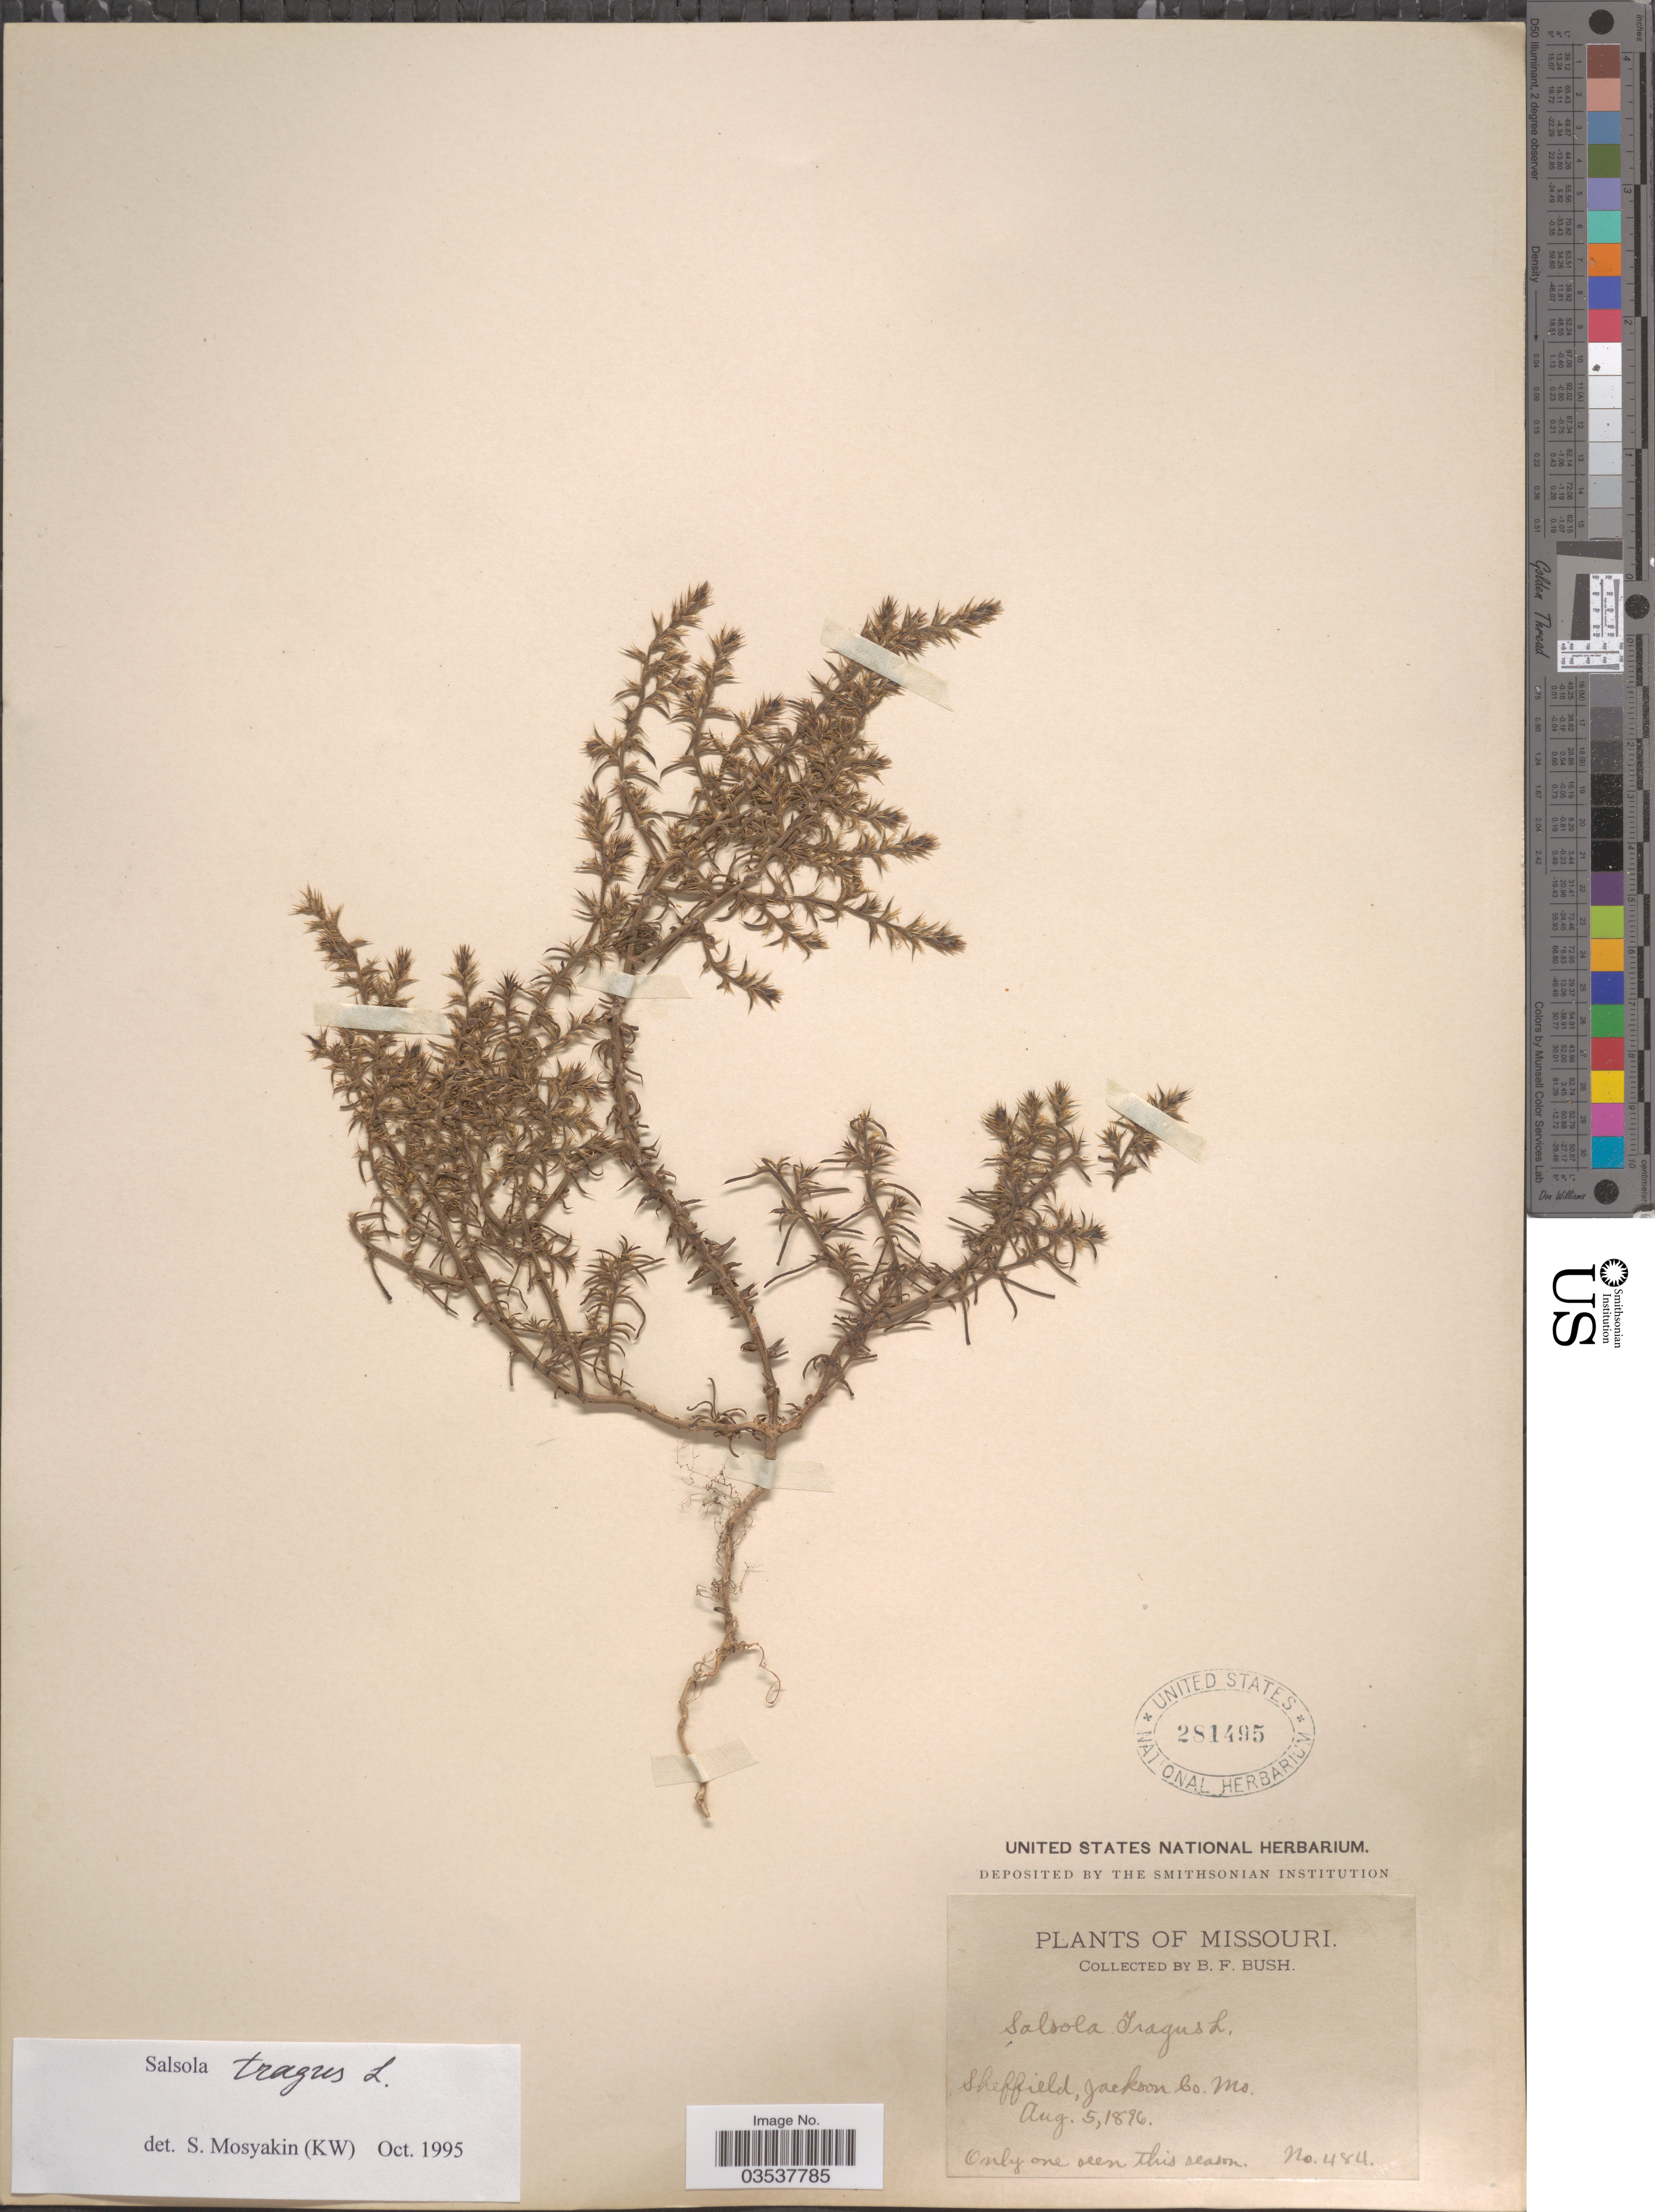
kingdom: Plantae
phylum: Tracheophyta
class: Magnoliopsida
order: Caryophyllales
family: Amaranthaceae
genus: Salsola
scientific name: Salsola pestifer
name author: A. Nelson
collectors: B. F. Bush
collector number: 484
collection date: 1896-08-05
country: United States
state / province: Missouri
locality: Sheffield, Jackson Co.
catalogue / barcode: US 281495